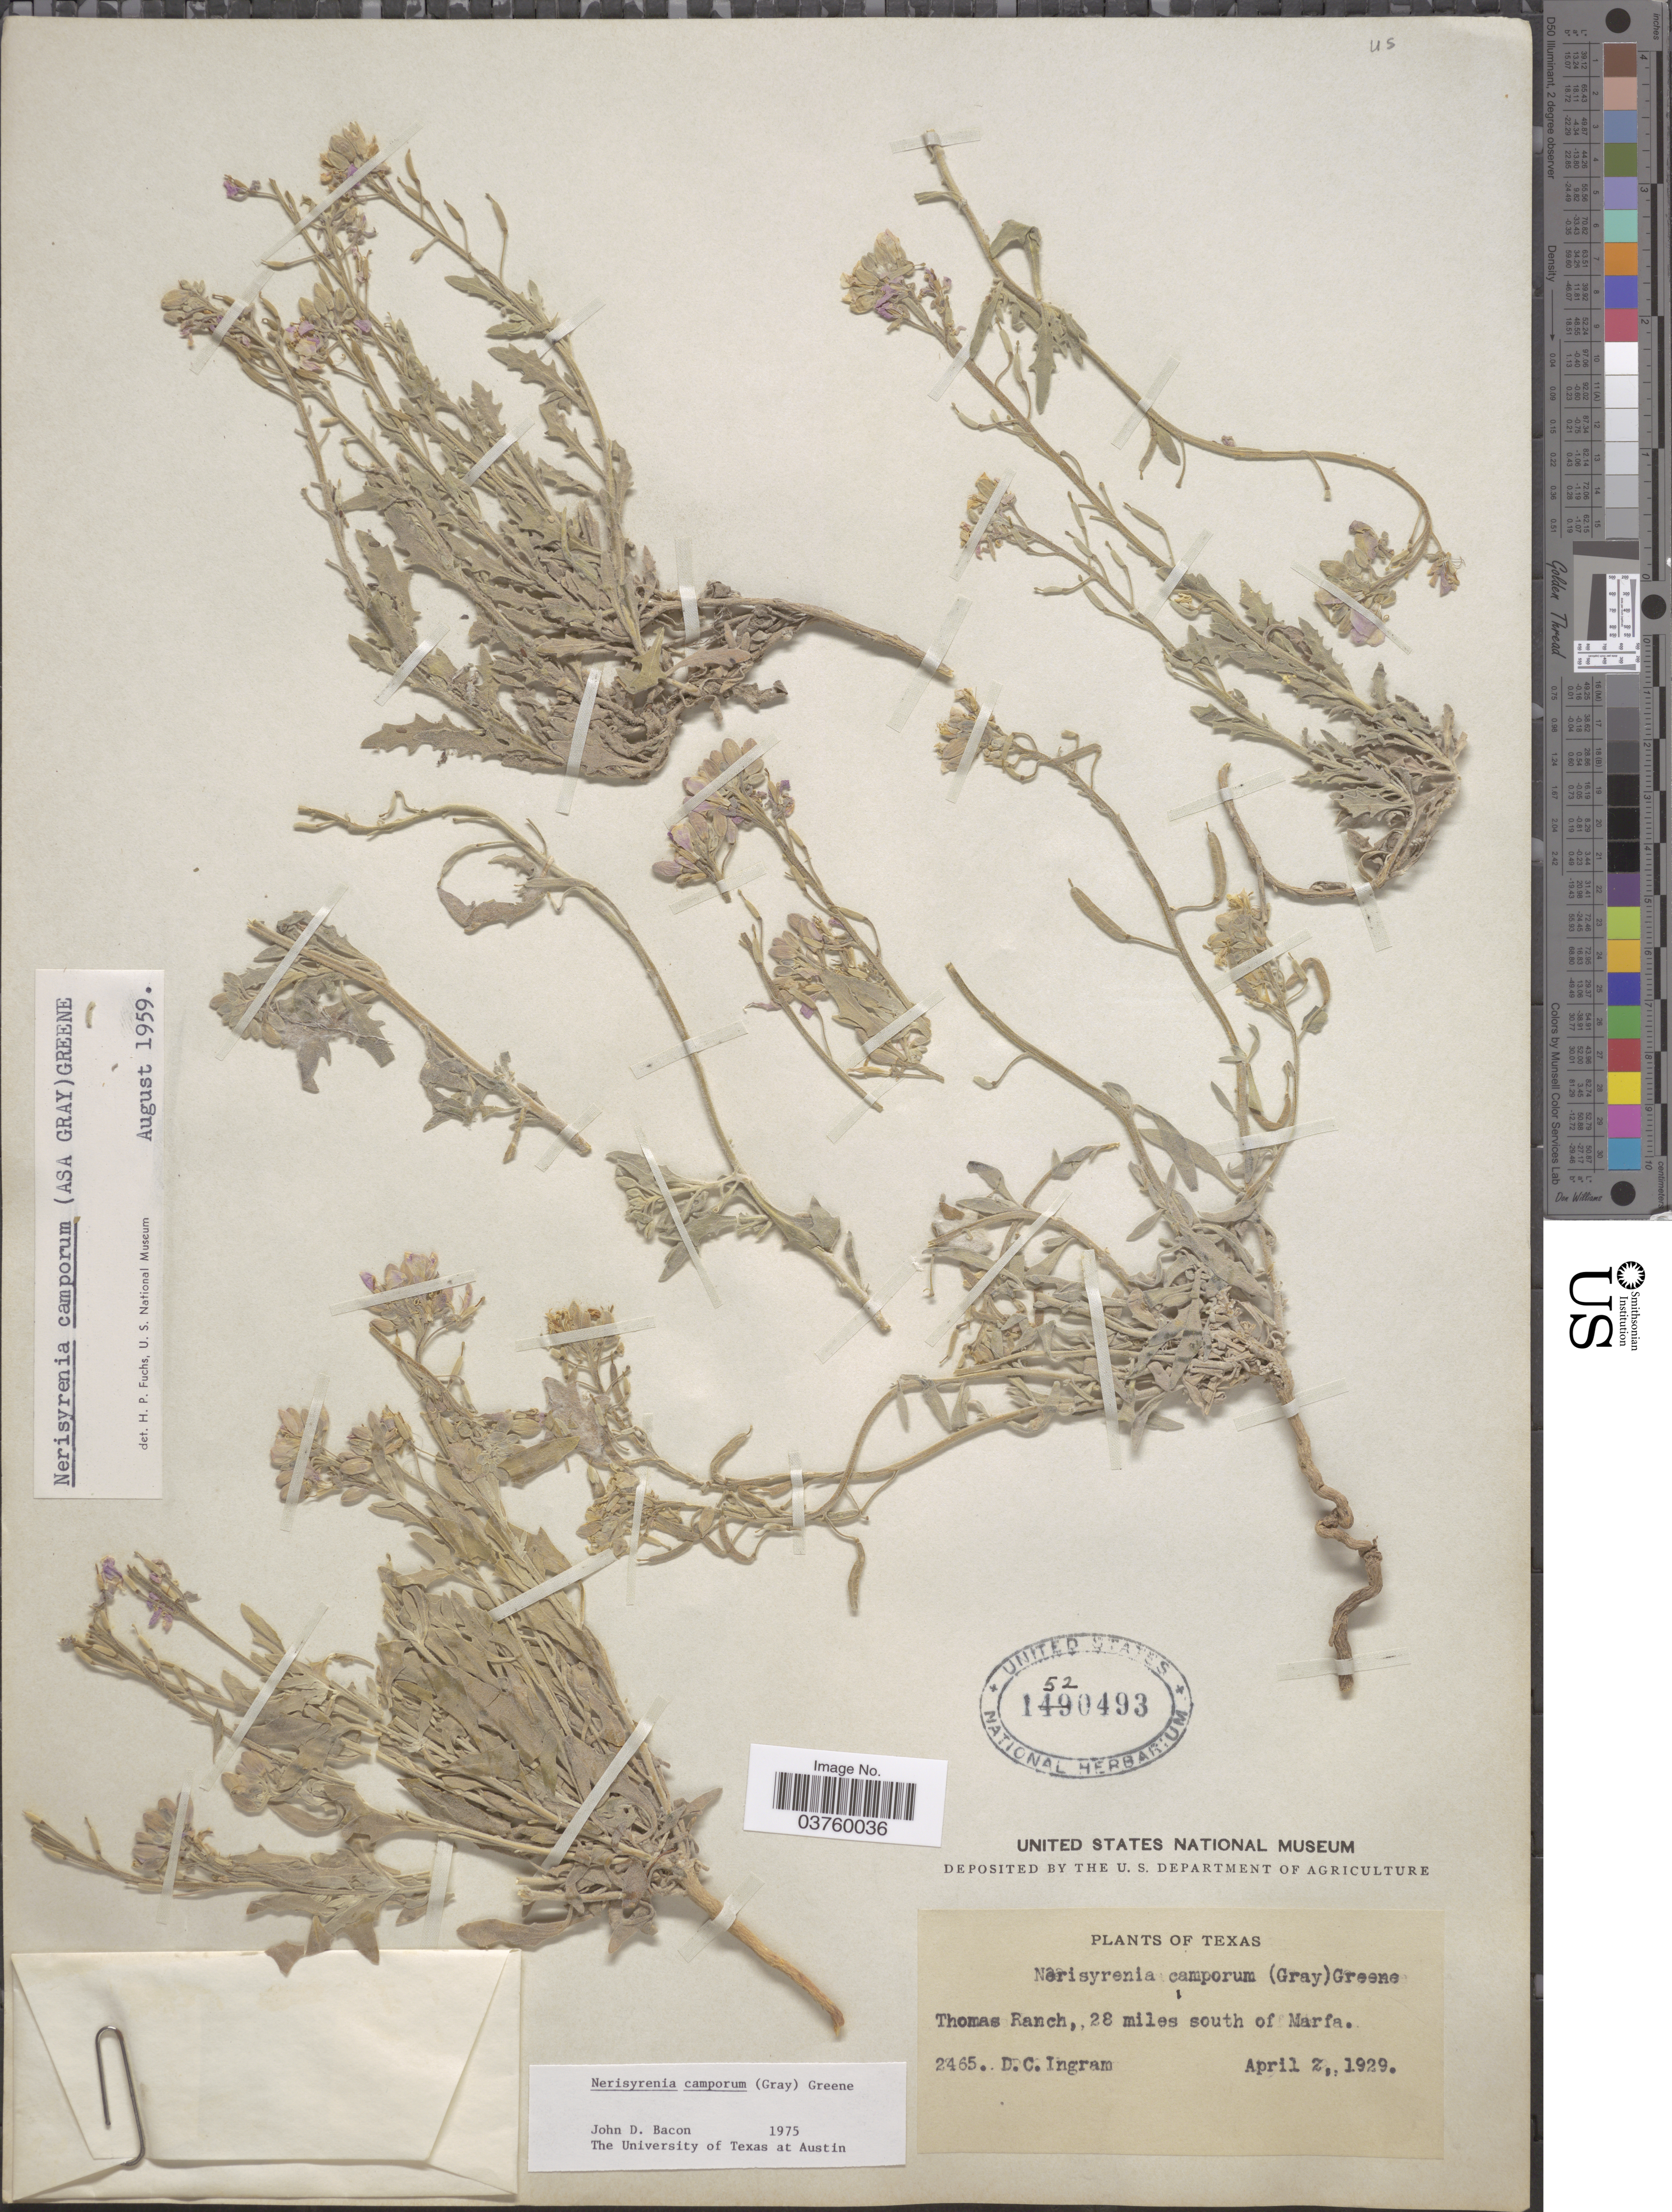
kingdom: Plantae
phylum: Tracheophyta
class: Magnoliopsida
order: Brassicales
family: Brassicaceae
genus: Nerisyrenia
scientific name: Nerisyrenia camporum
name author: (A. Gray) Greene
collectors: D. C. Ingram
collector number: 2465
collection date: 1929-04-02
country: United States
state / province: Texas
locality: Thomas Ranch, 28 miles south of Marfa.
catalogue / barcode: US 1520493